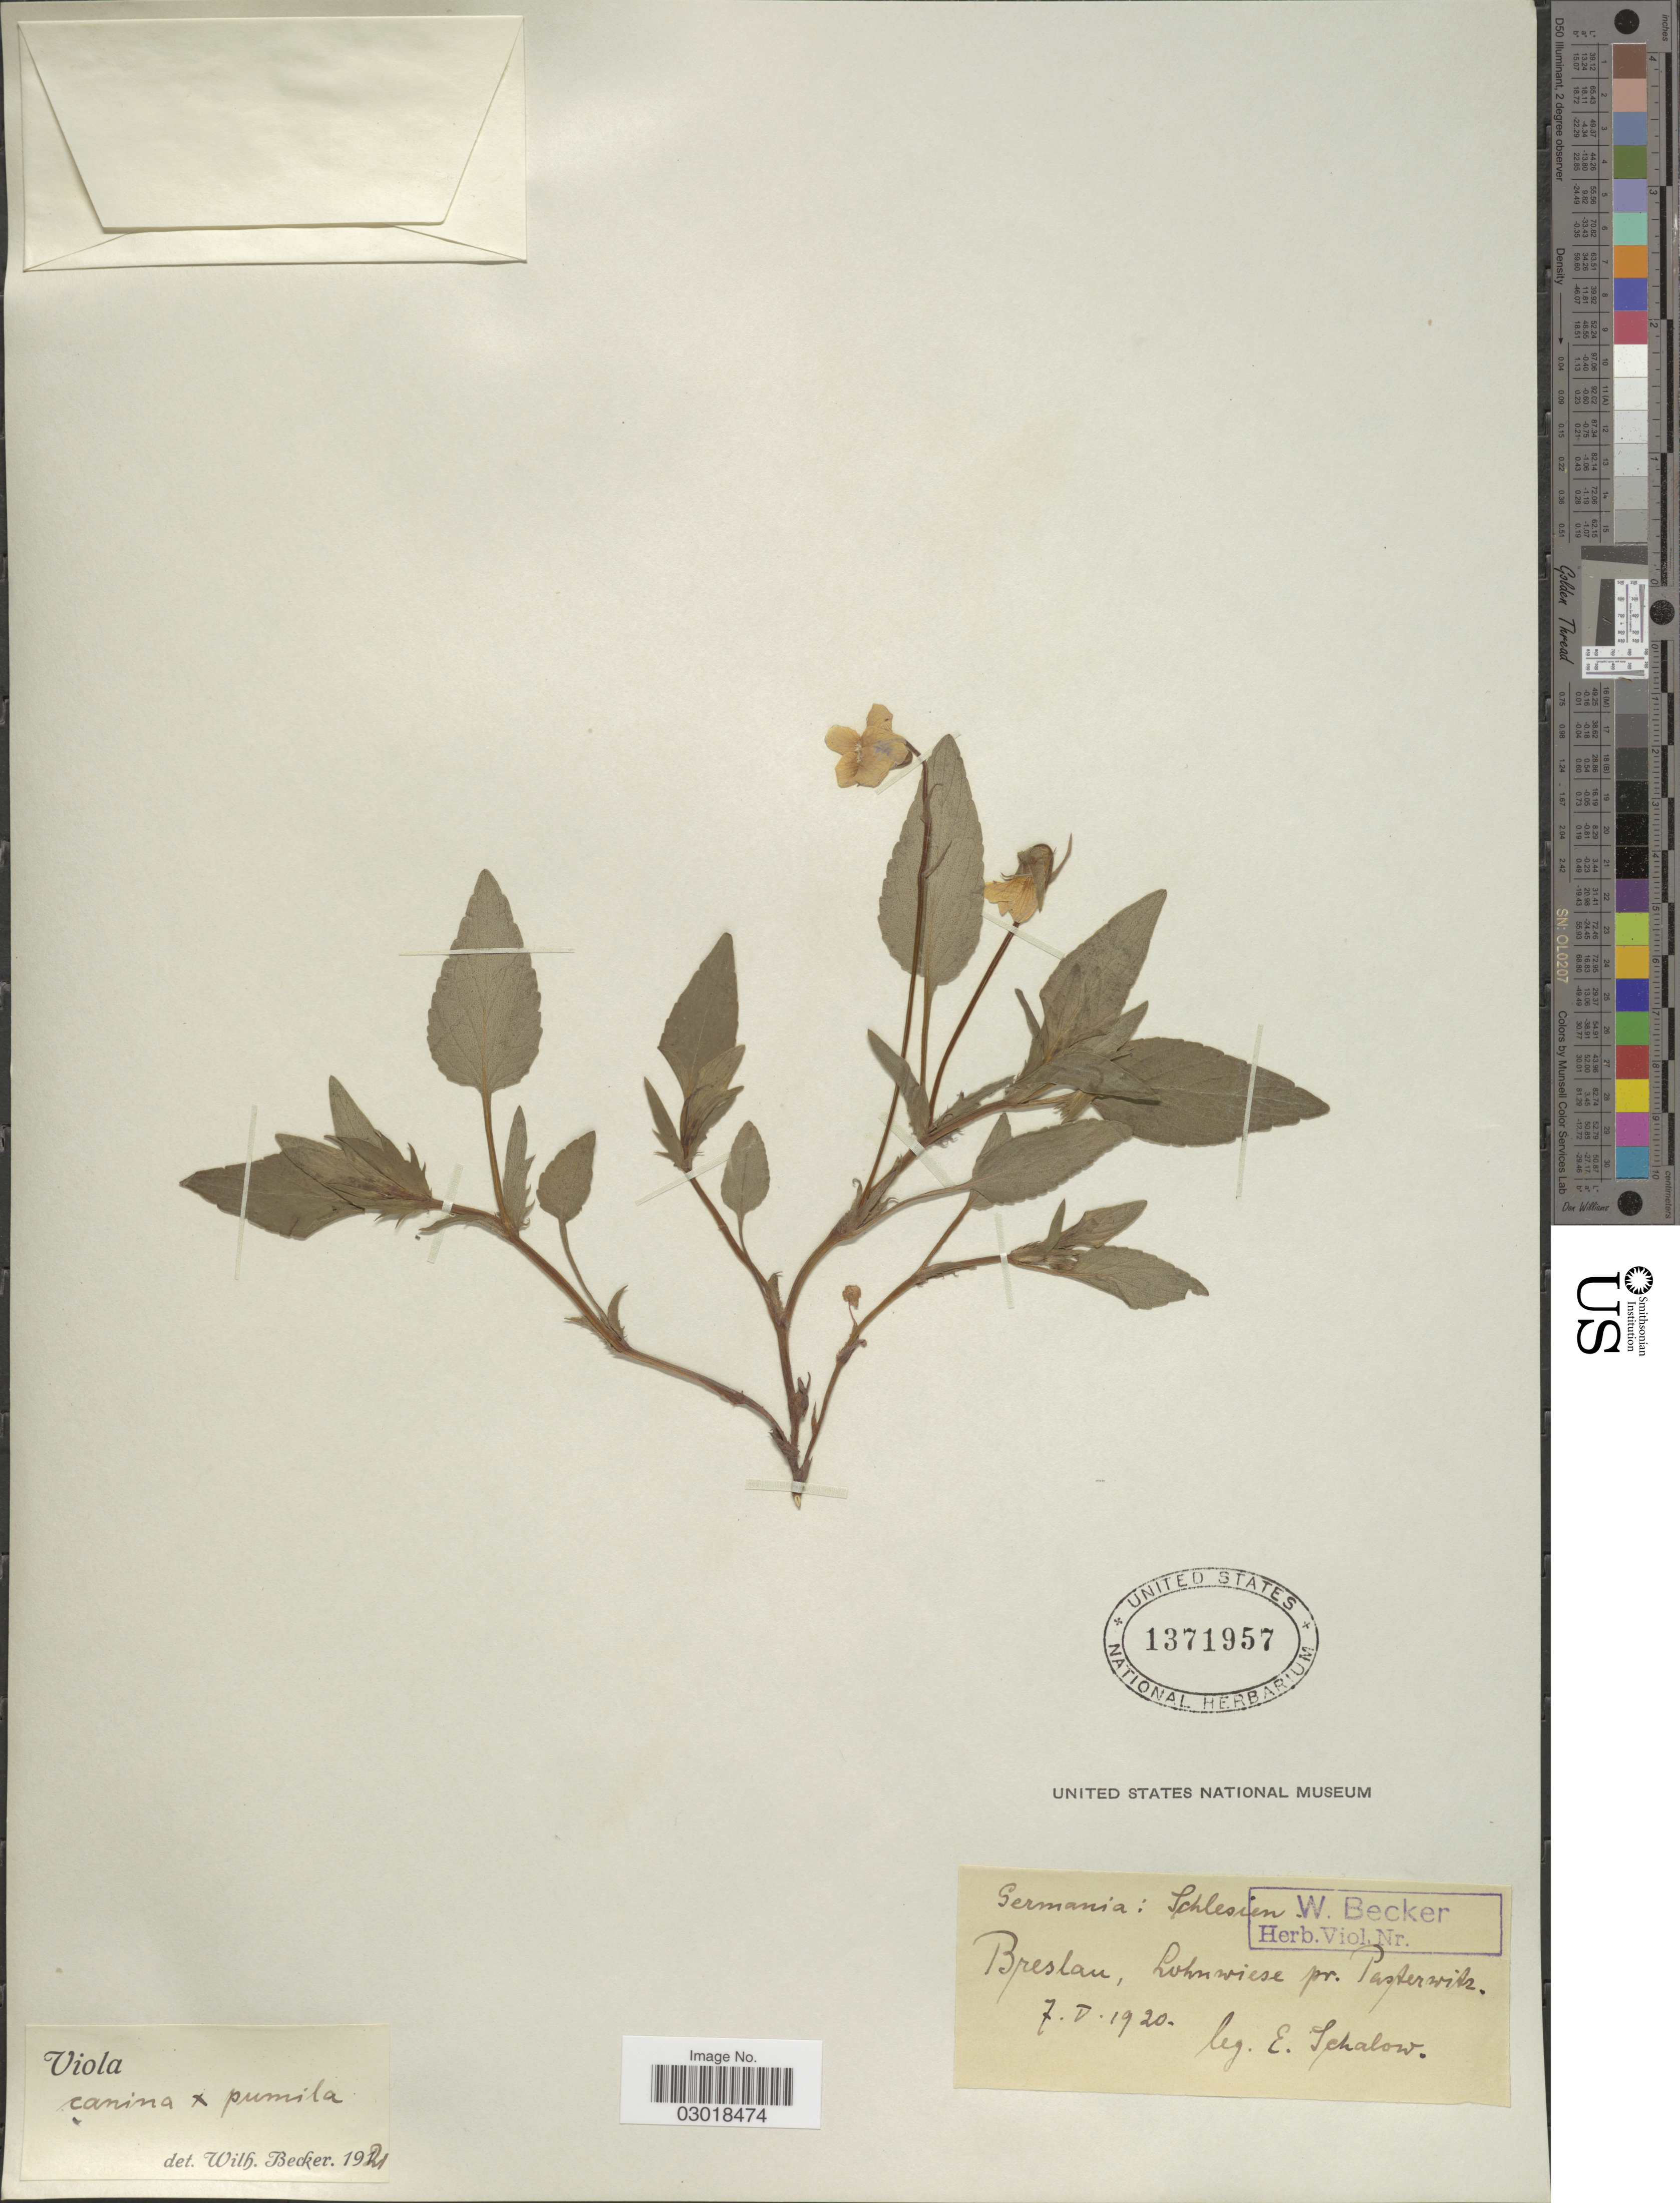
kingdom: Plantae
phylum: Tracheophyta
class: Magnoliopsida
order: Malpighiales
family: Violaceae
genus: Viola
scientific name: Viola canina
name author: L.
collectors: E. Schalow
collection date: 1920-05-07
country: Poland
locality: Schlesien. Breslau, Lohnwiese pr. Pasterwitz.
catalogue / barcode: US 1371957